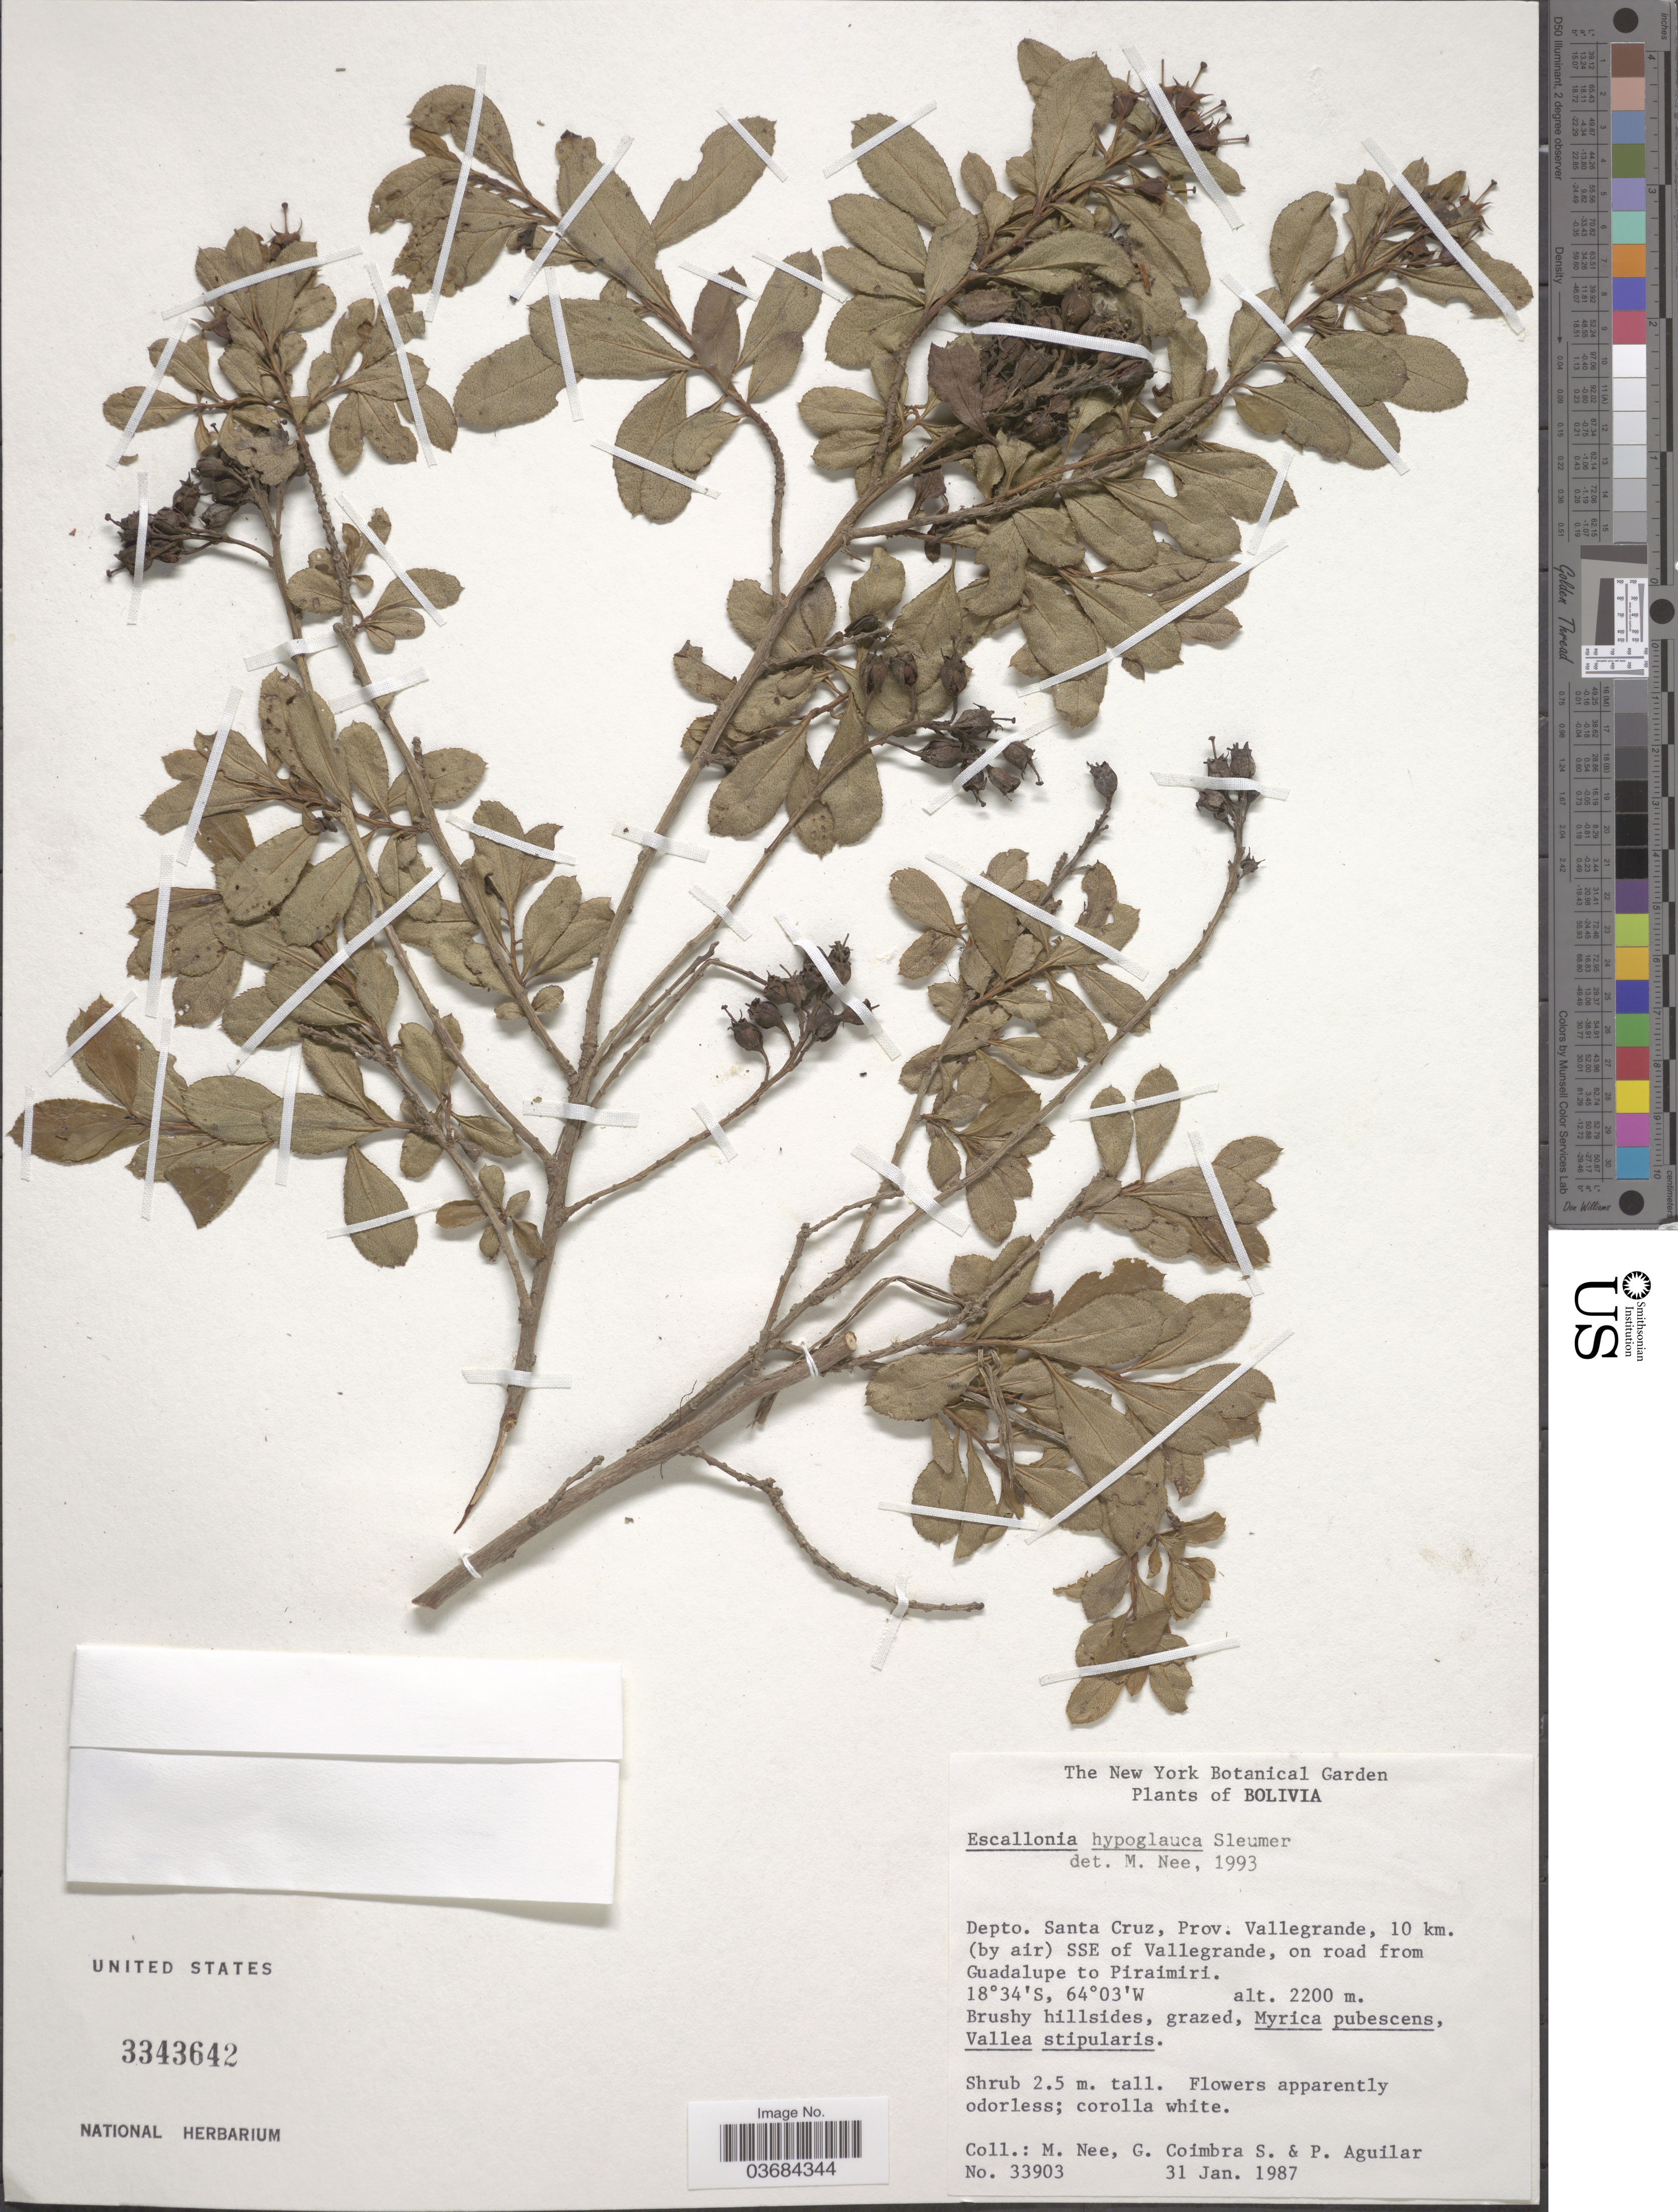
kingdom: Plantae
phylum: Tracheophyta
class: Magnoliopsida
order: Escalloniales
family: Escalloniaceae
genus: Escallonia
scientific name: Escallonia hypoglauca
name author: Herzog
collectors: M. Nee, G. Coimbra S. & P. Aguilar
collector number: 33903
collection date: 1987-01-31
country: Bolivia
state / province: Santa Cruz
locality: Depto. Santa Cruz, Prov. Vallegrande, 10 km. (by air) SSE of Vallegrande, on road from Guadalupe to Piraimiri.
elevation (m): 2200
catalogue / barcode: US 3343642